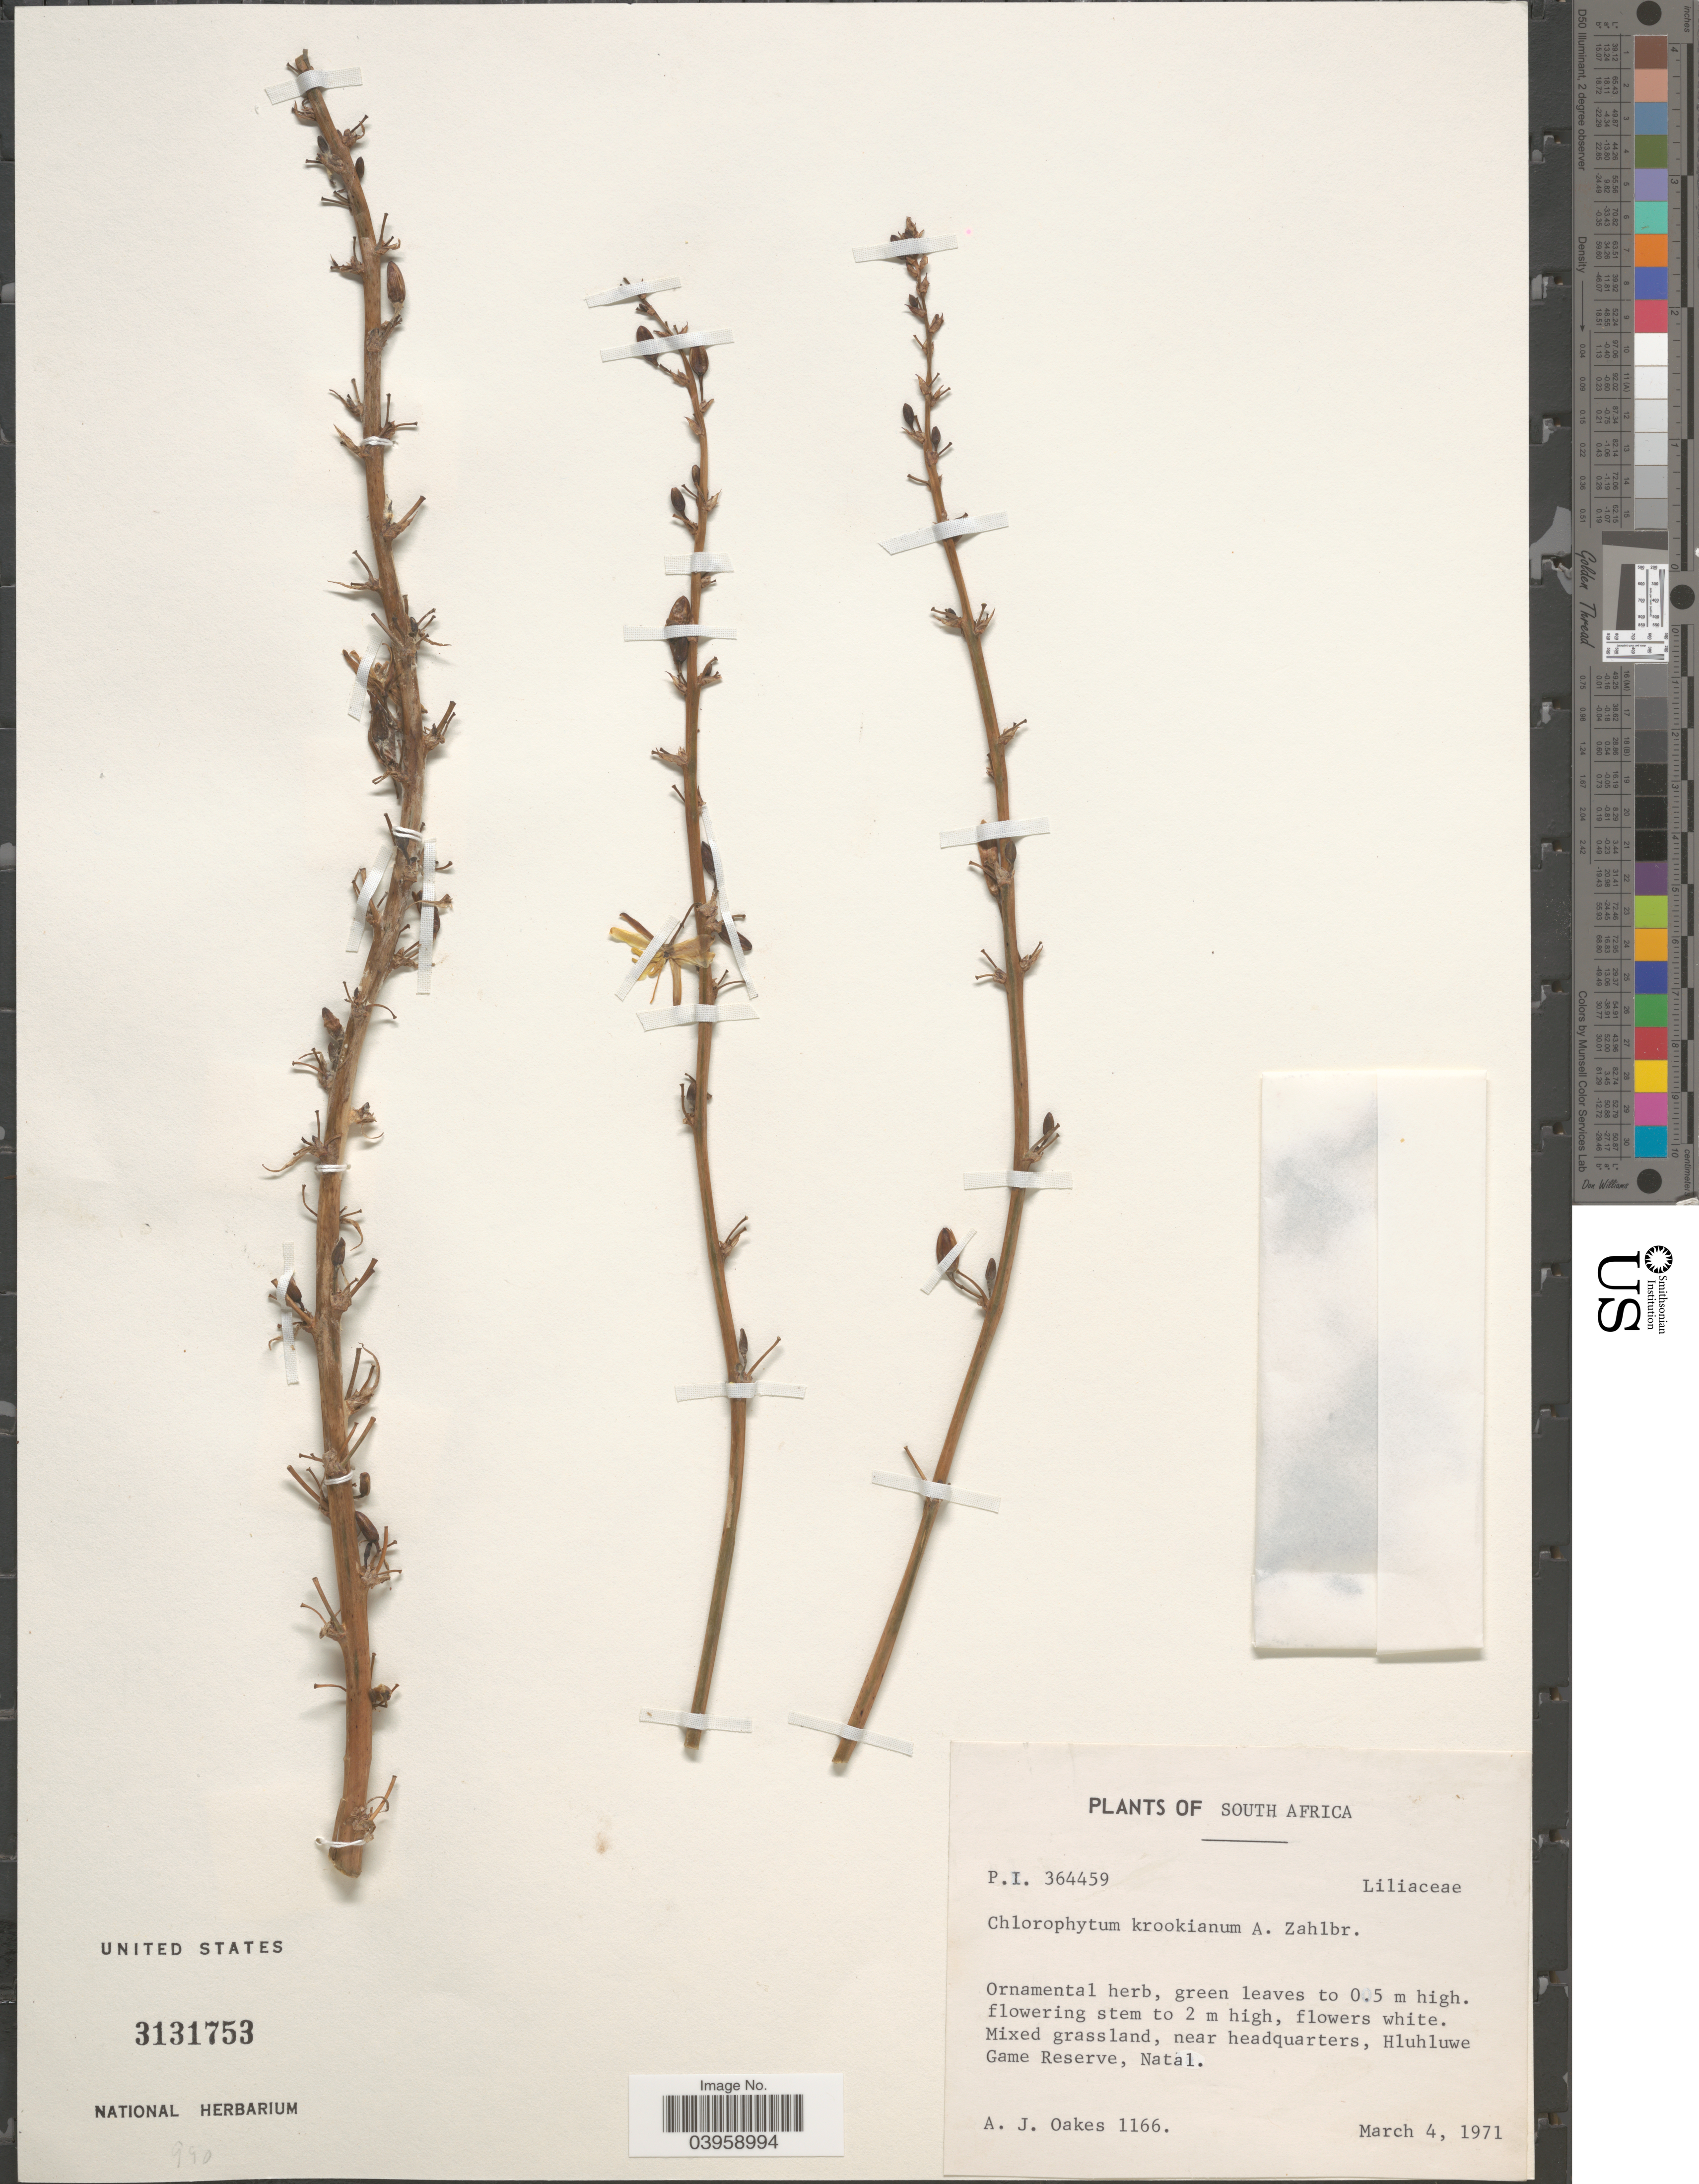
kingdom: Plantae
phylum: Tracheophyta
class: Liliopsida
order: Asparagales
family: Asparagaceae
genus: Chlorophytum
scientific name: Chlorophytum krookianum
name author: Zahlbr.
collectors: A. Oakes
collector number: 1166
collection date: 1971-03-04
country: South Africa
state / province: KwaZulu-Natal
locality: Mixed grassland, near headquarters, Hluhluwe Game Reserve, Natal.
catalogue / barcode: US 3131753